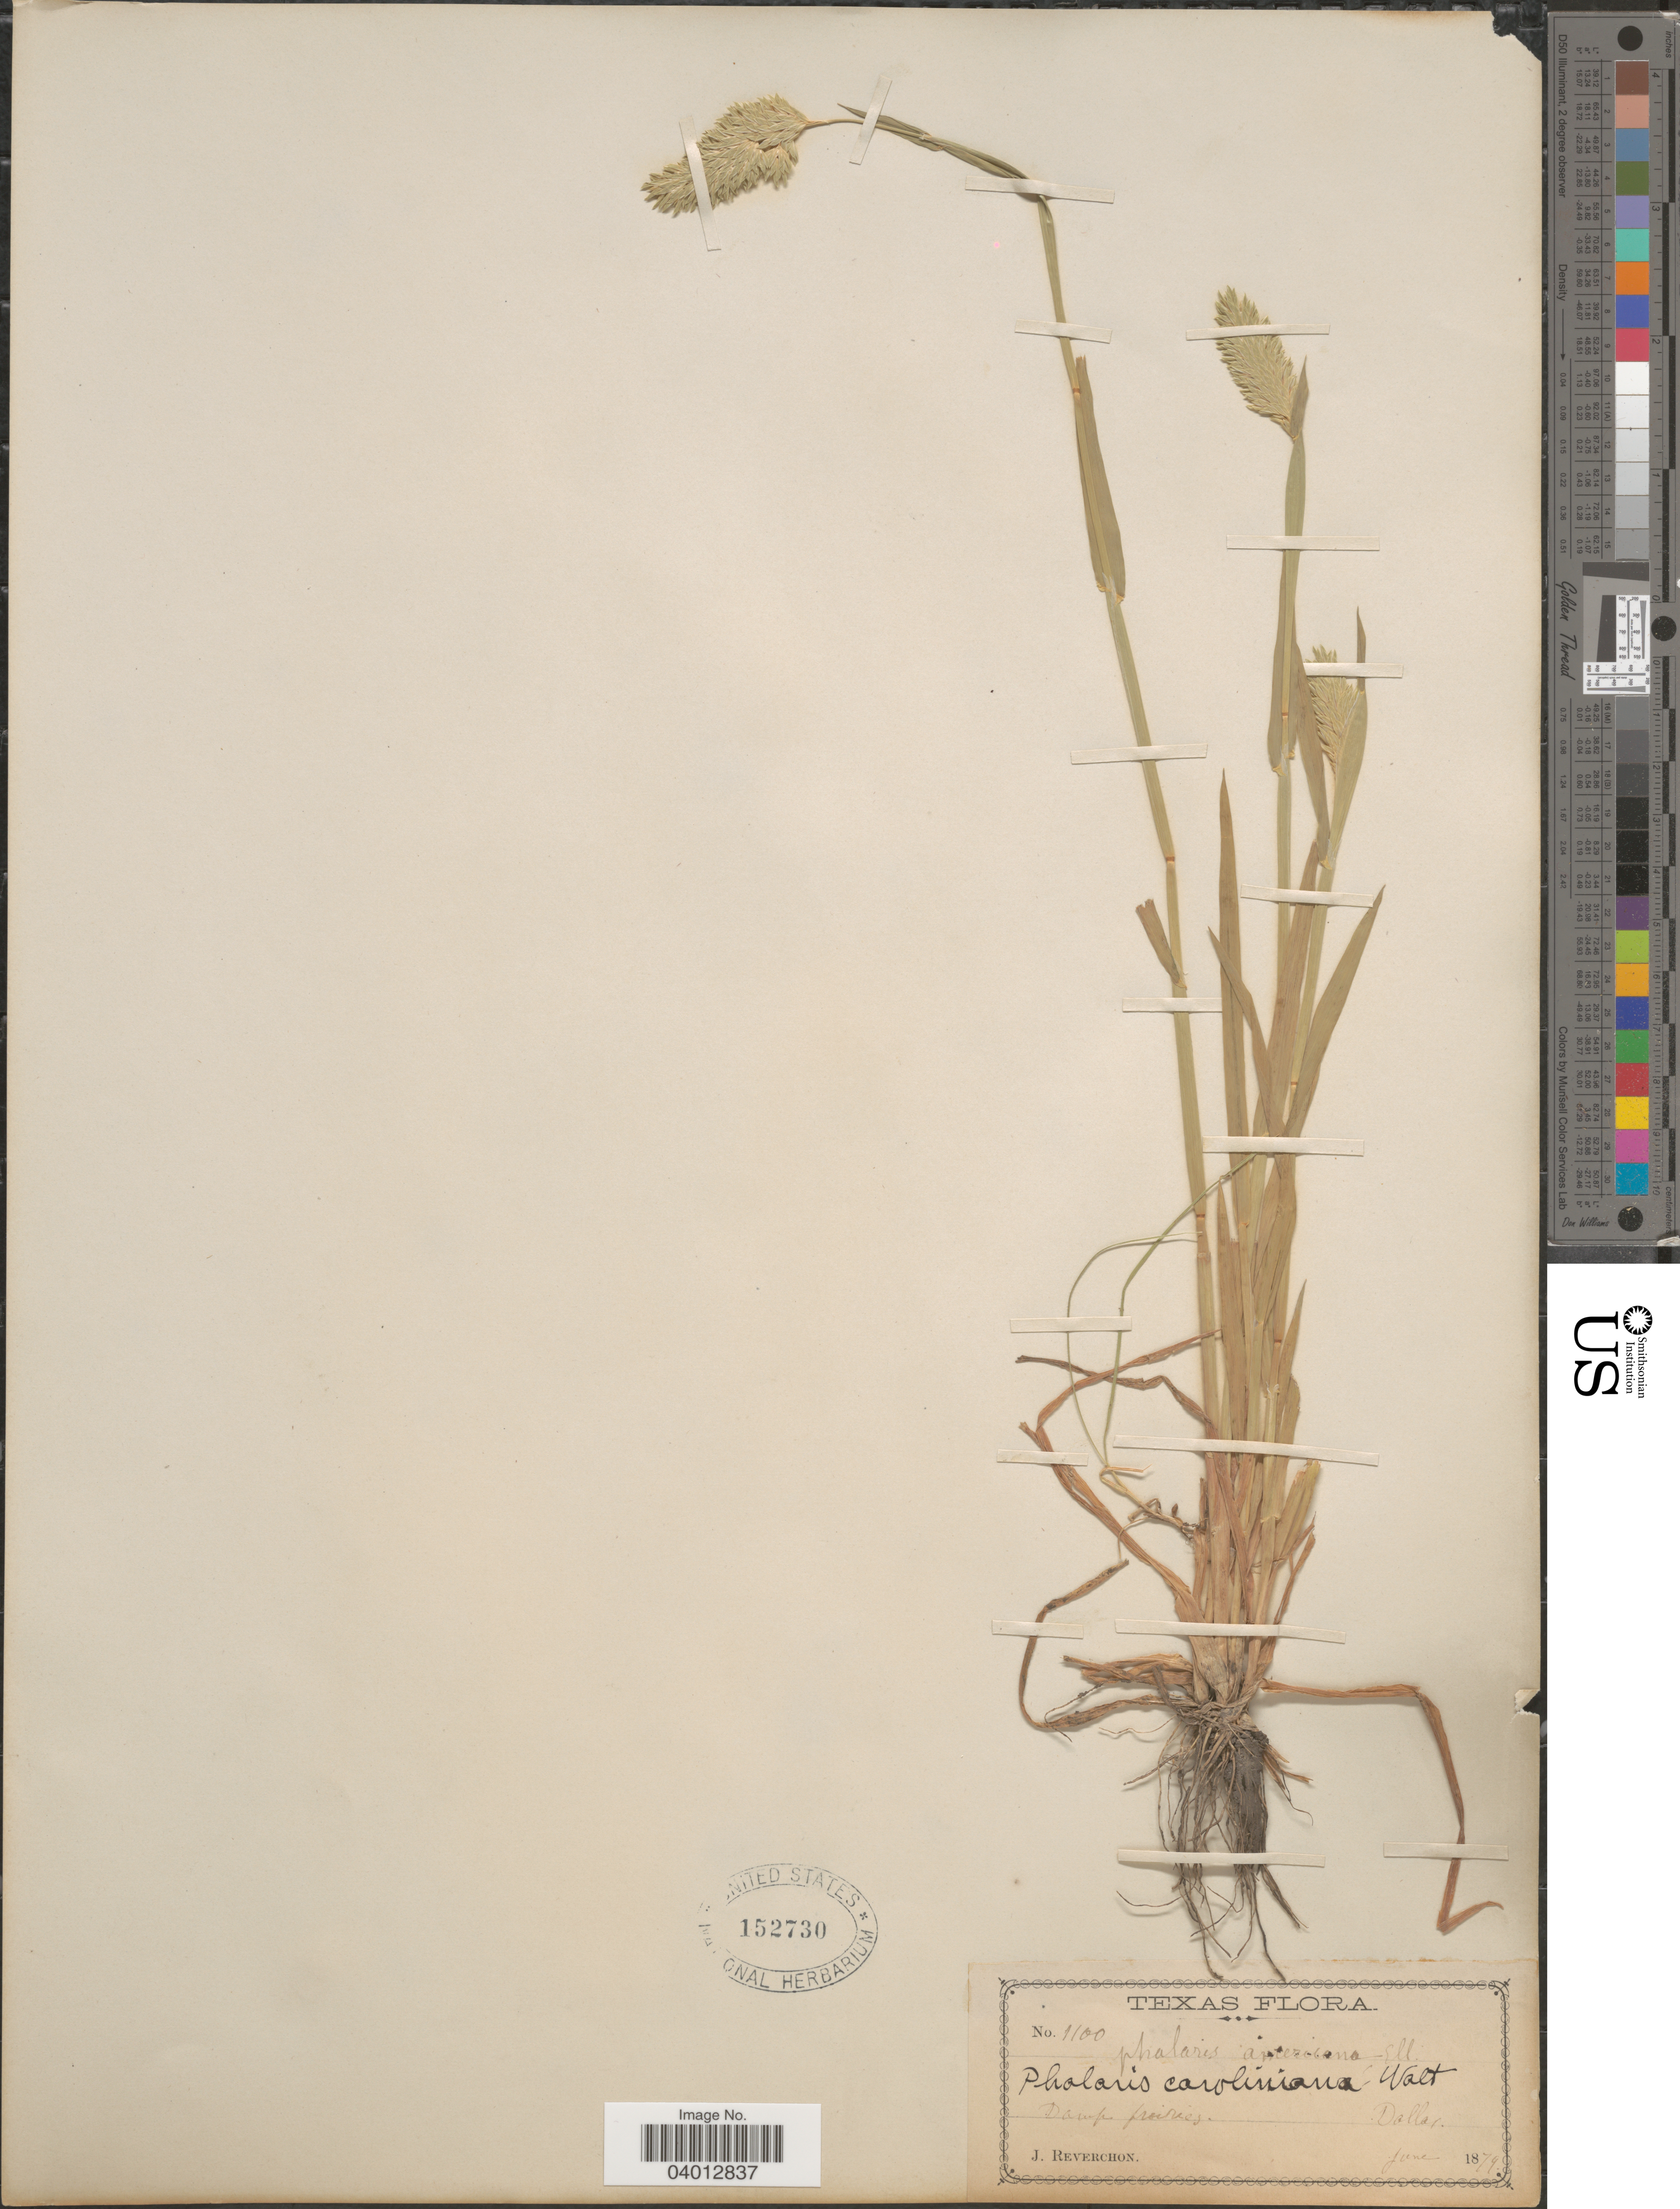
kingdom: Plantae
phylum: Tracheophyta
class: Liliopsida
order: Poales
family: Poaceae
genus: Phalaris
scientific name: Phalaris caroliniana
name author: Walter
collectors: J. Reverchon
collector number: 1100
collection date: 1879-06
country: United States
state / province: Texas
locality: Dallas.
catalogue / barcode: US 152730